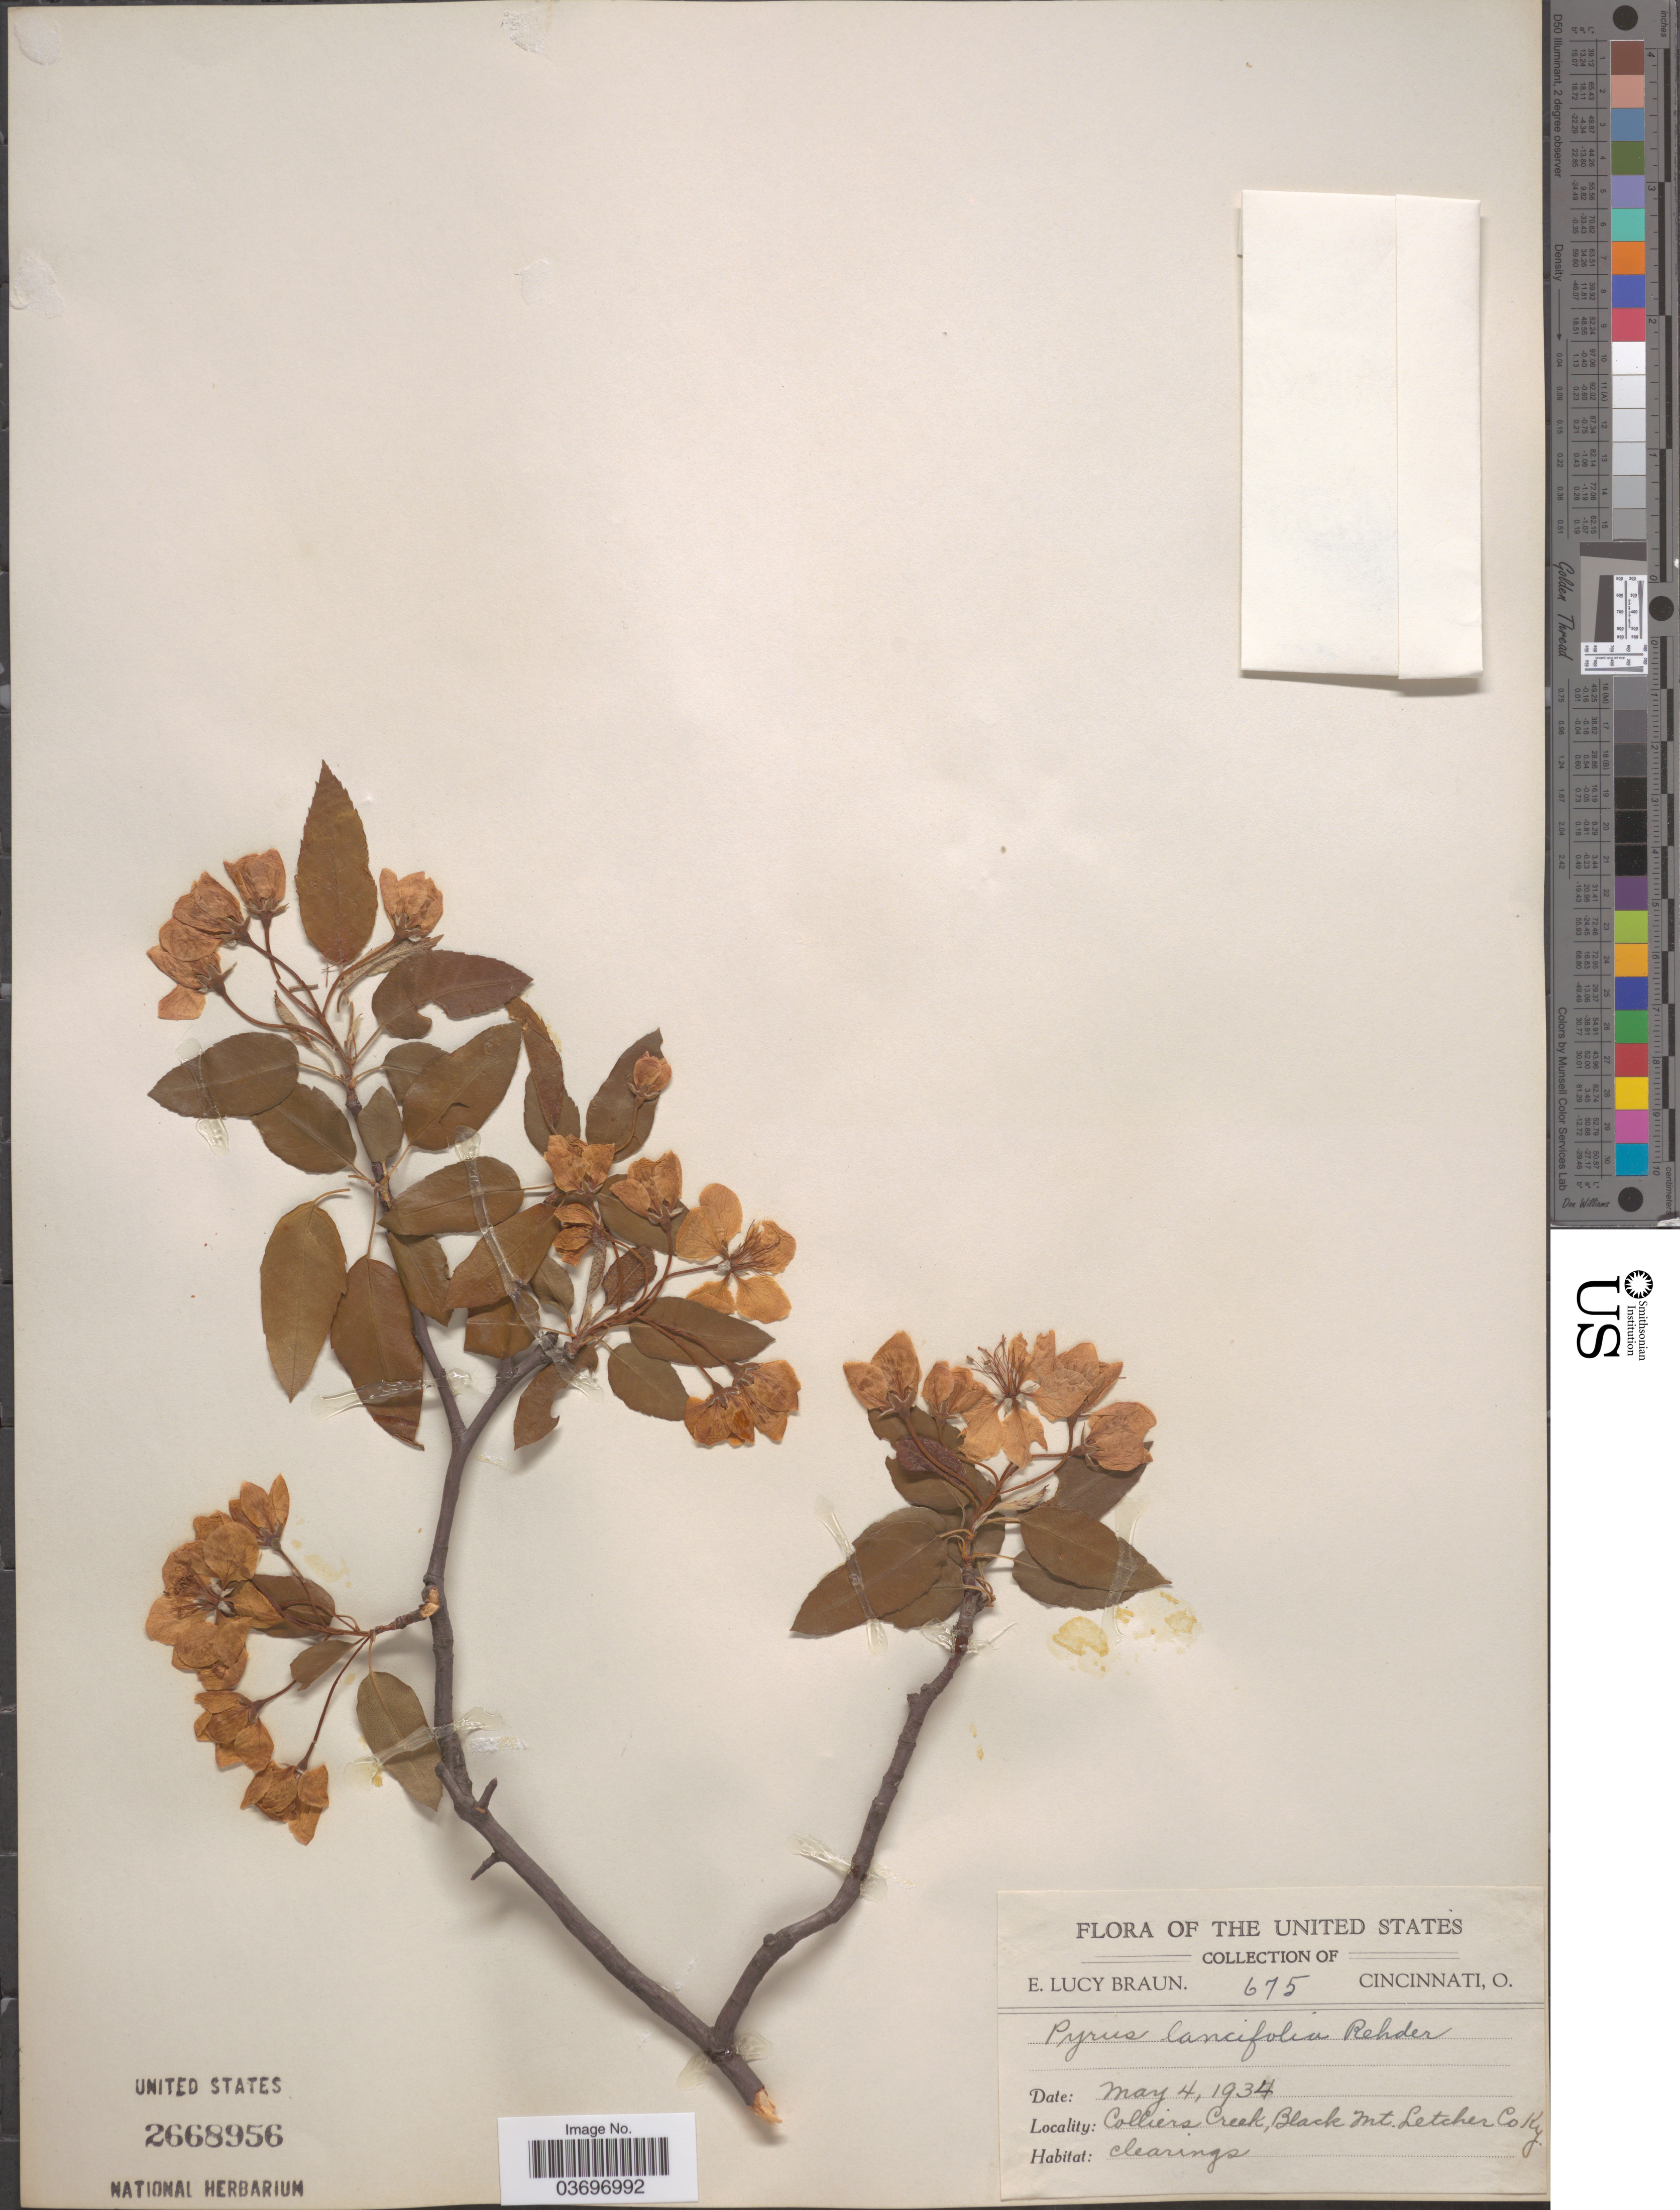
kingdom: Plantae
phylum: Tracheophyta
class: Magnoliopsida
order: Rosales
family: Rosaceae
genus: Malus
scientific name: Malus lancifolia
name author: Rehder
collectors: E. L. Braun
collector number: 675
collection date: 1934-05-04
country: United States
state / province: Kentucky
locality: Colliers Creek, Black Mt. Letcher Co.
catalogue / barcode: US 2668956